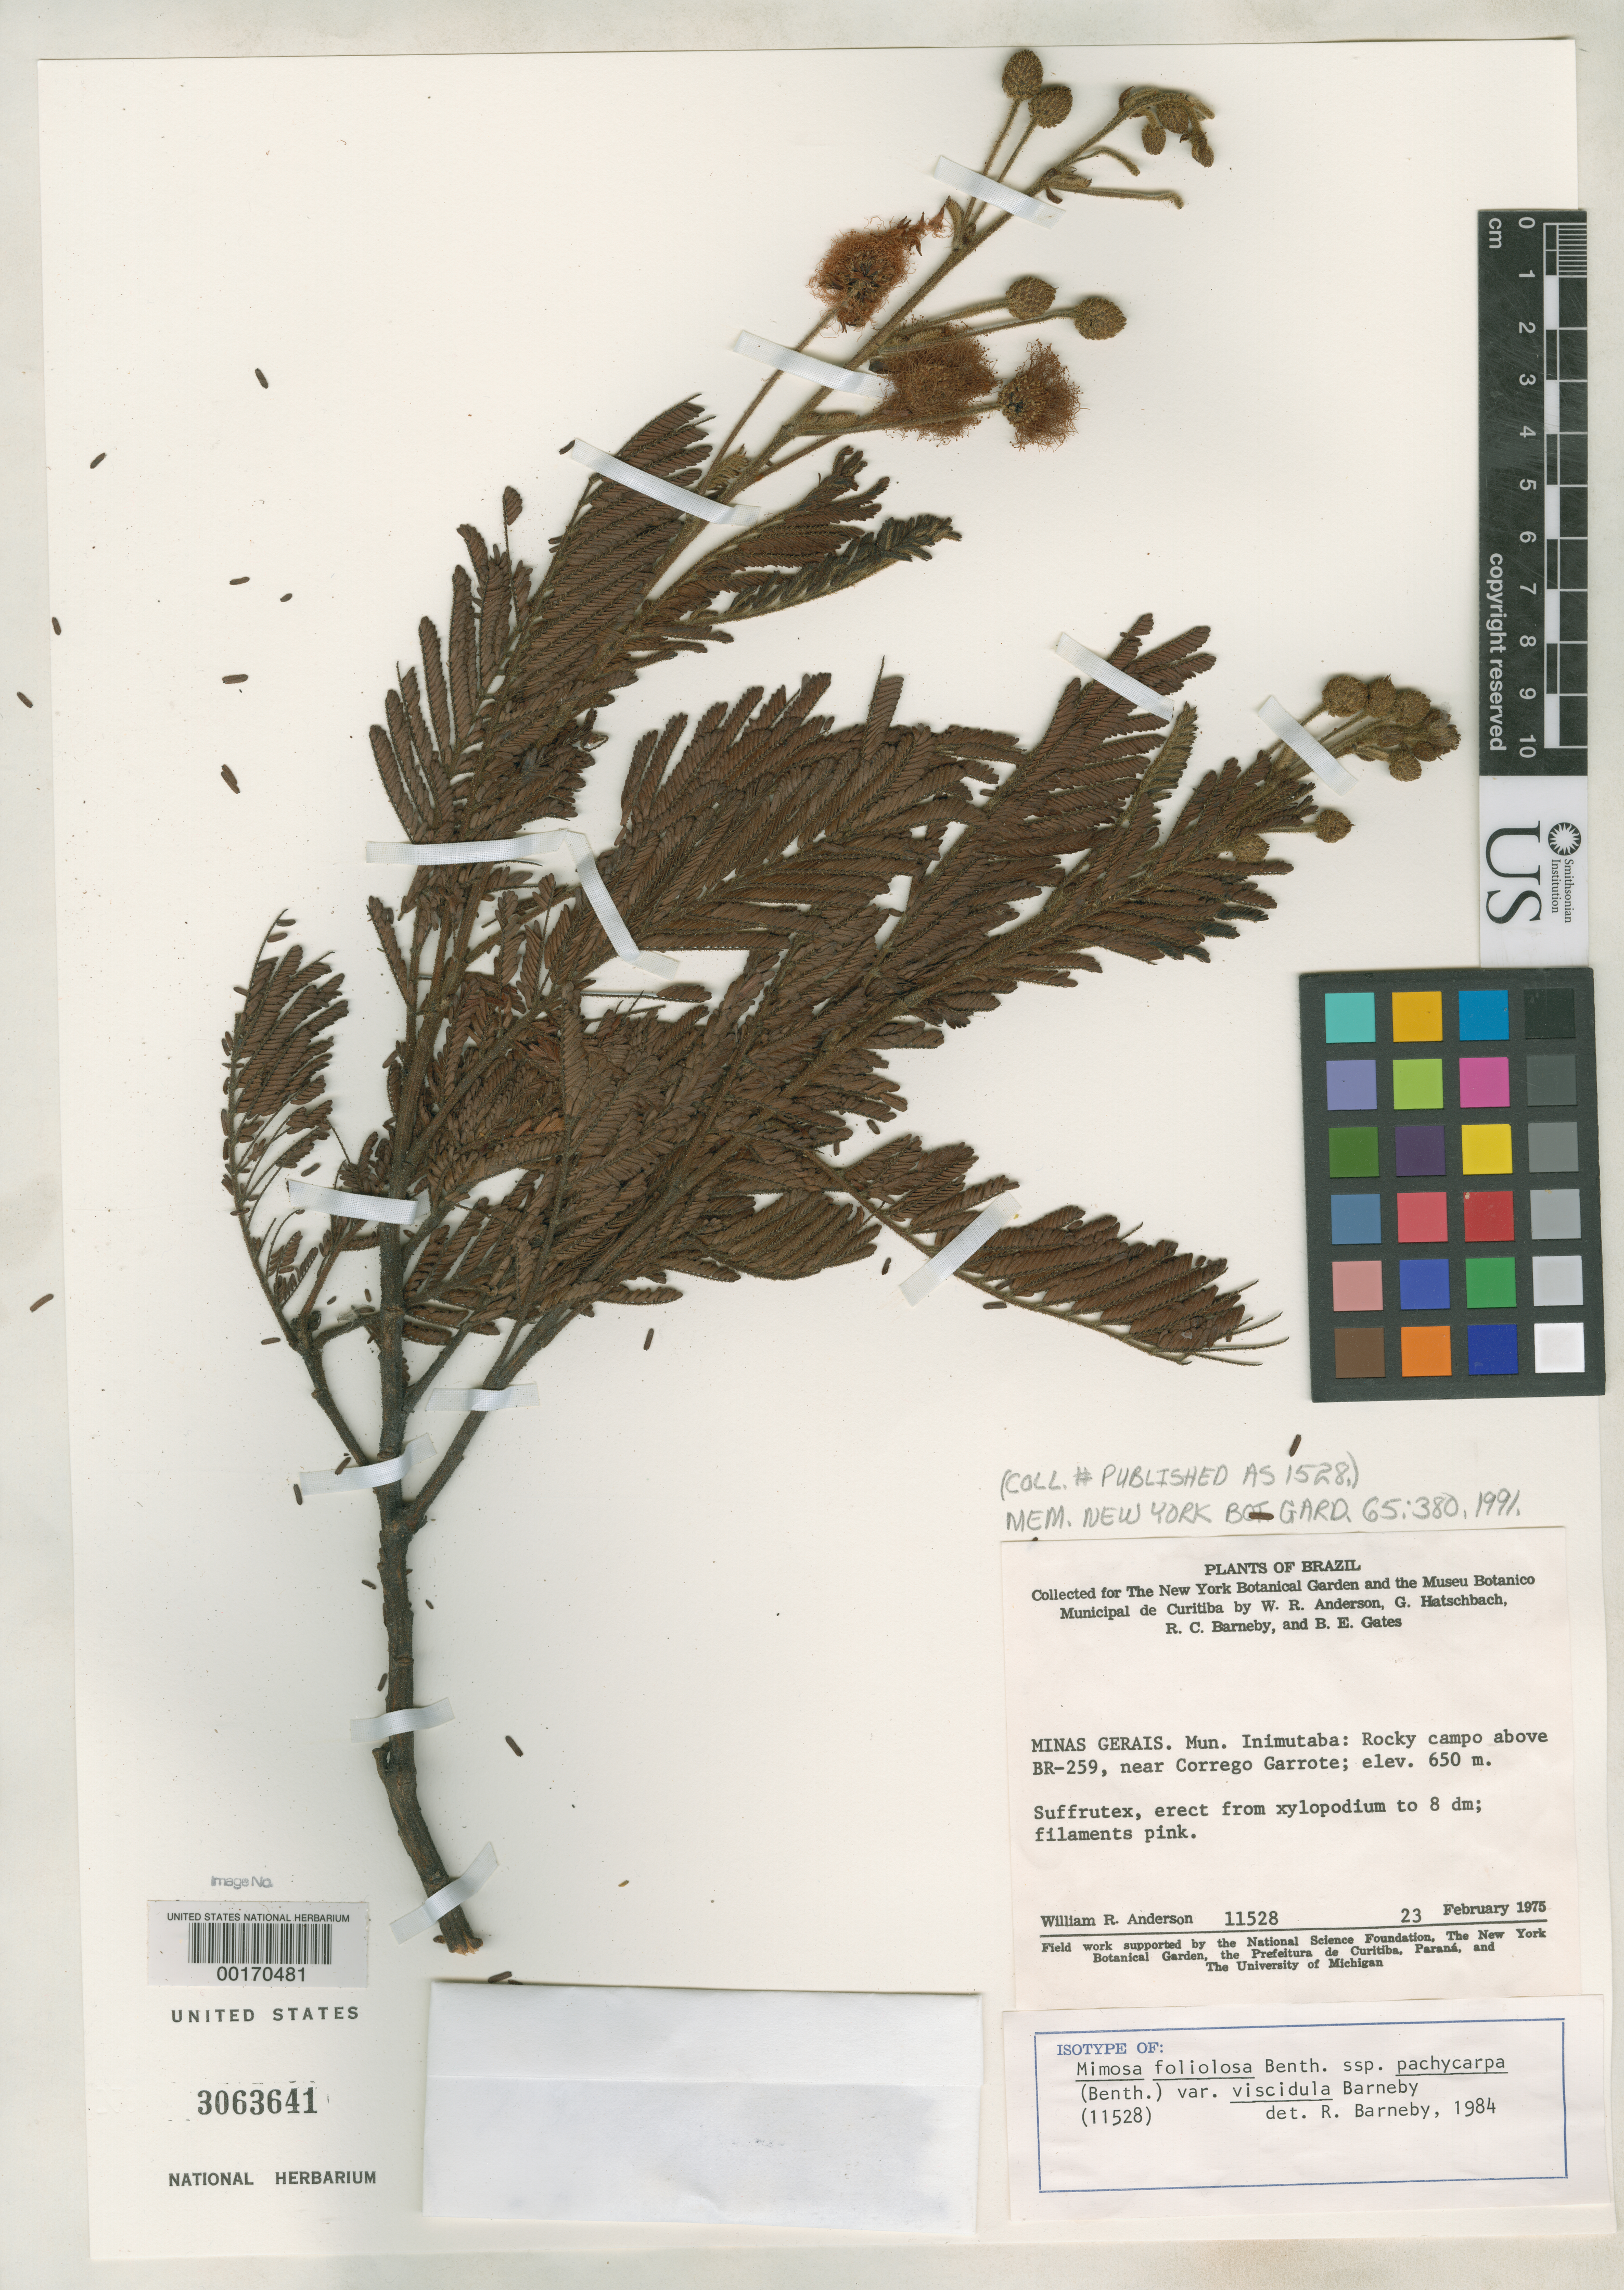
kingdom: Plantae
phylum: Tracheophyta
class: Magnoliopsida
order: Fabales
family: Fabaceae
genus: Mimosa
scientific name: Mimosa foliolosa subsp. pachycarpa var. viscidula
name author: Barneby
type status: Isotype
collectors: W. R. Anderson, G. Hatschbach, R. C. Barneby & B. Gates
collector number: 11528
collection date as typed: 23 Feb 1975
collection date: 1975-02-23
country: Brazil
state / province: Minas Gerais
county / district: Inimutaba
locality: Rocky camp above BR-259, near Corrego Garrote.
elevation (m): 650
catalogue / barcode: US 3063641